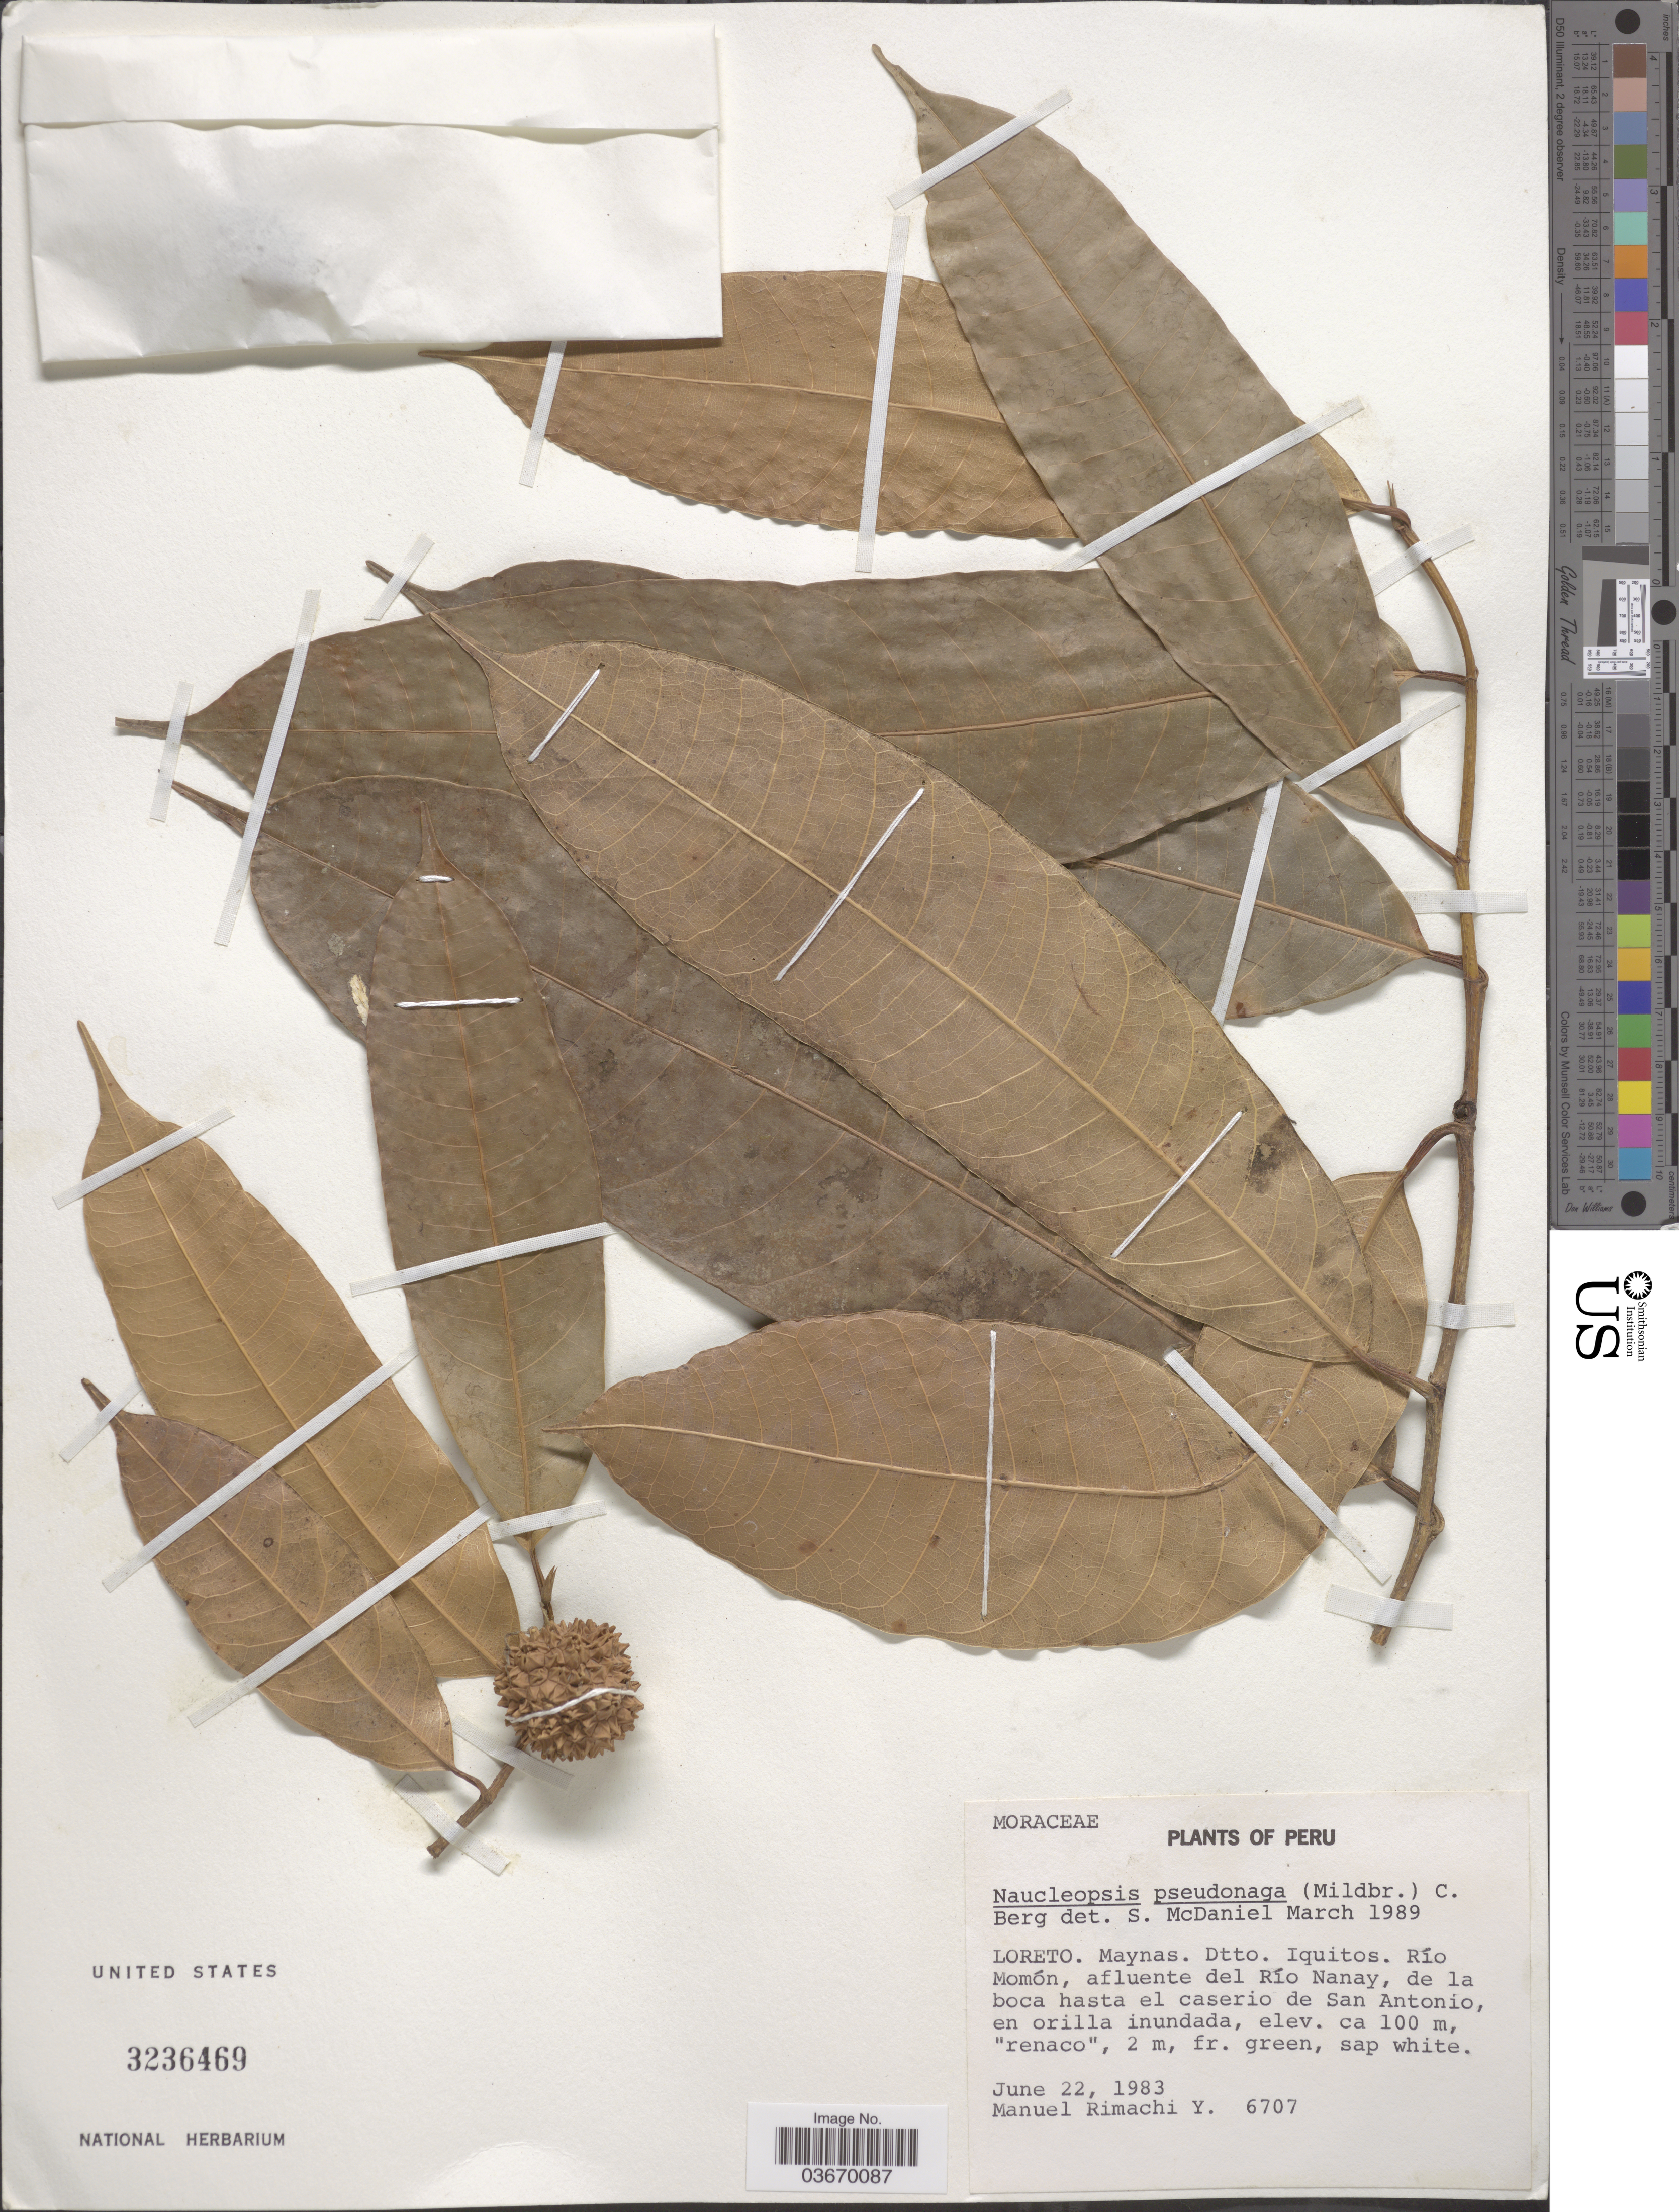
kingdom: Plantae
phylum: Tracheophyta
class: Magnoliopsida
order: Rosales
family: Moraceae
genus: Naucleopsis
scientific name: Naucleopsis pseudonaga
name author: (Mildbr.) C.C. Berg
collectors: M. Rimachi Y.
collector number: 6707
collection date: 1983-06-22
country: Peru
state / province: Loreto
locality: Maynas. Dtto. Iquitos. Río Momón, afluente del Río Nanay, de la boca hasta el caserio de San Antonio.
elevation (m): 100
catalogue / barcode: US 3236469